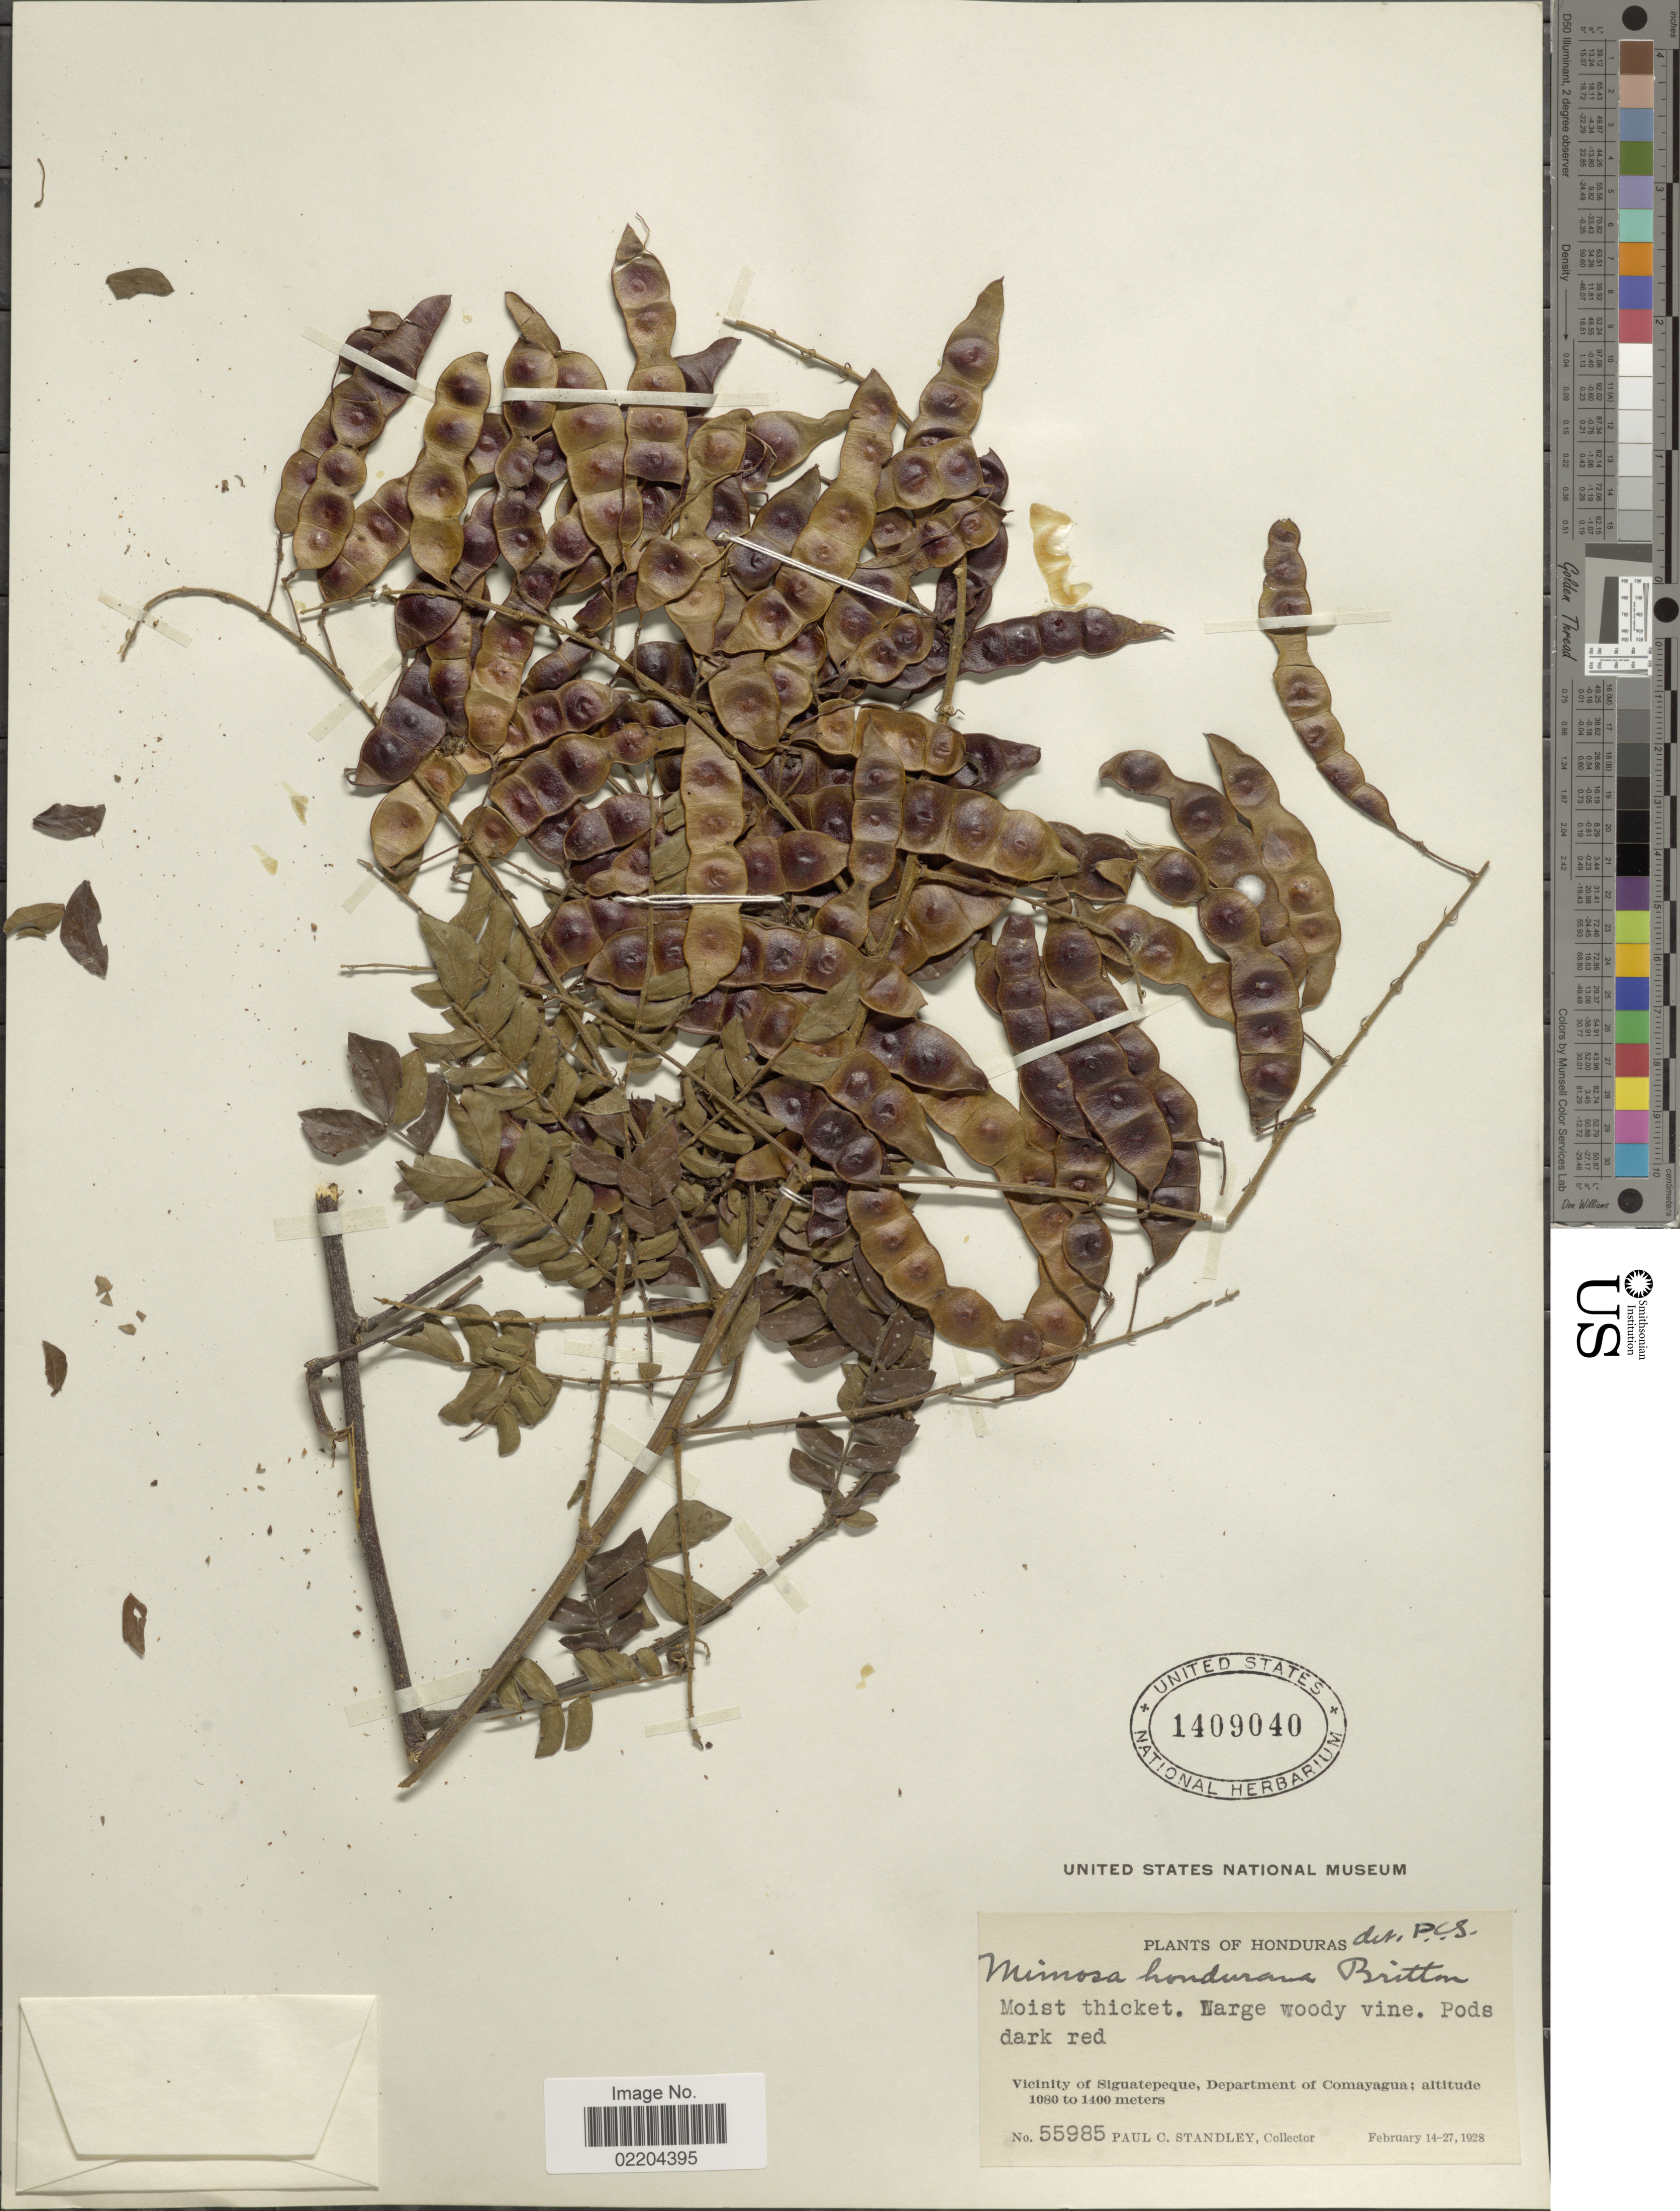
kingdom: Plantae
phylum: Tracheophyta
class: Magnoliopsida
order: Fabales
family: Fabaceae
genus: Mimosa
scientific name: Mimosa hondurana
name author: Britton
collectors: P. C. Standley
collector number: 55985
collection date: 1928-02-14/1928-02-27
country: Honduras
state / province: Comayagua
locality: Vicinity of Siguatepeque, Department of Comayagua.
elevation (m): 1080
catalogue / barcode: US 1409040